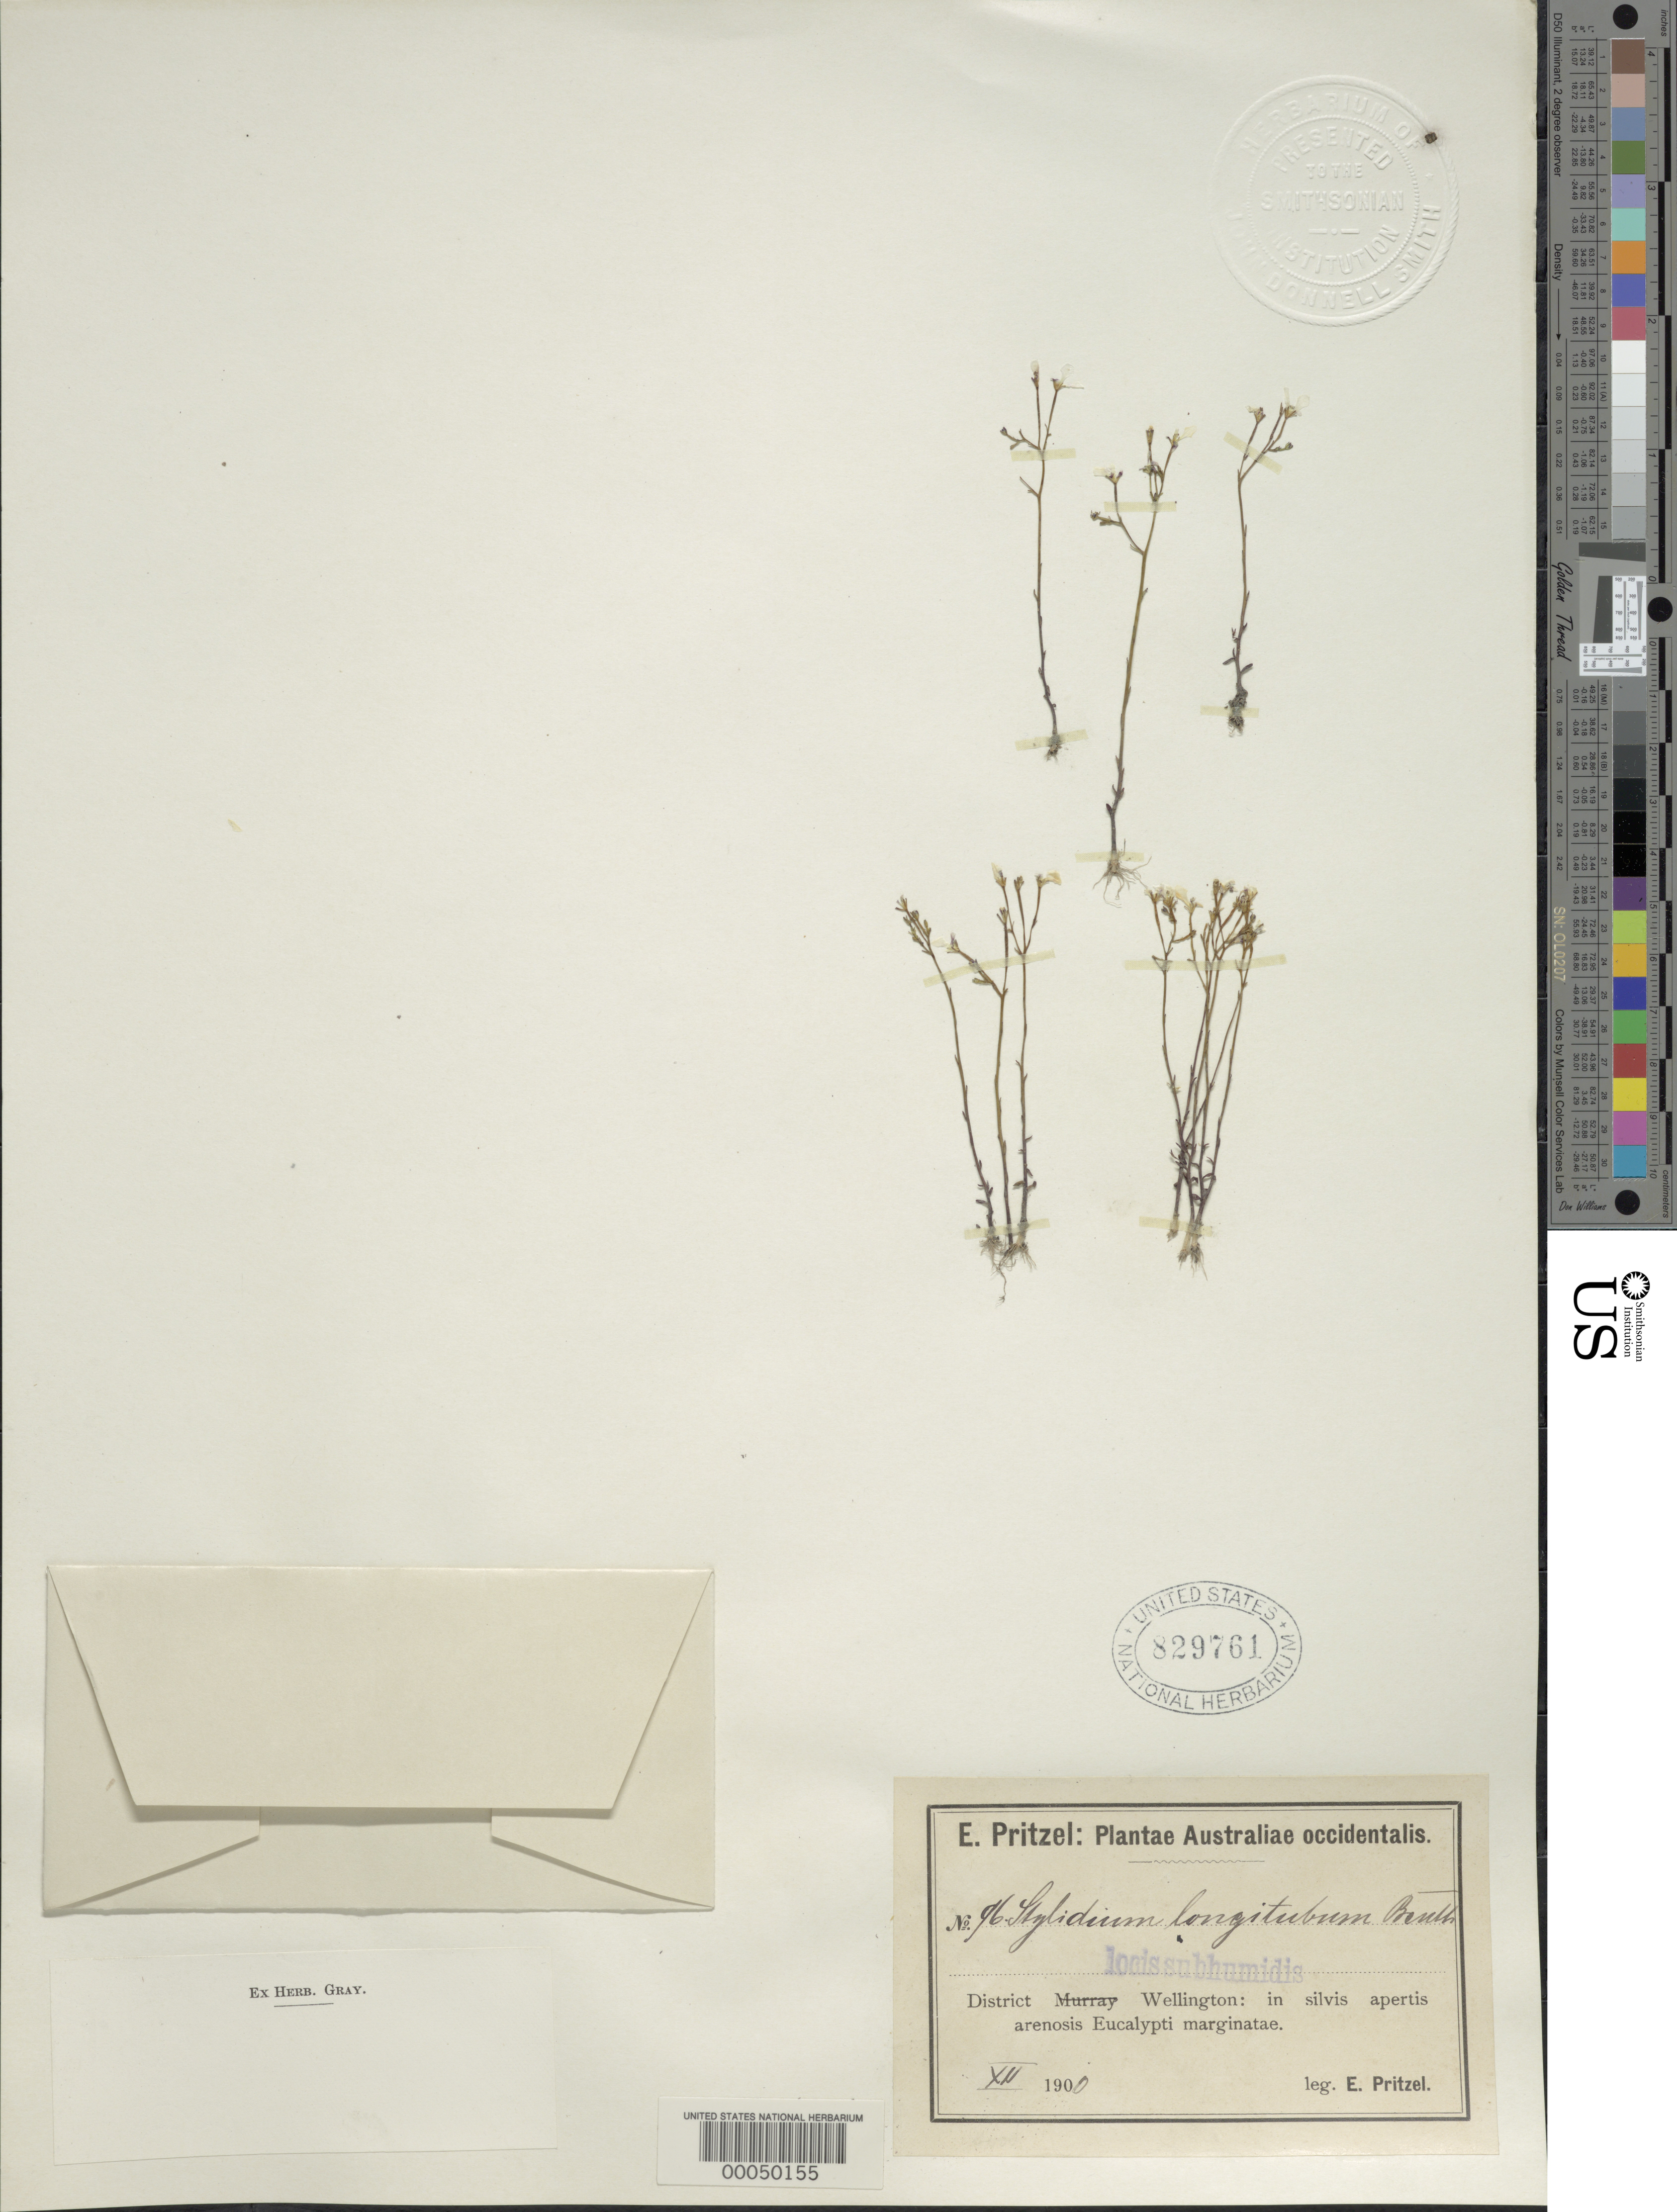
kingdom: Plantae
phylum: Tracheophyta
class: Magnoliopsida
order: Asterales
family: Stylidiaceae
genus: Stylidium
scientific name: Stylidium longitubum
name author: Benth.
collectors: E. G. Pritzel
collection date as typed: Dec 1900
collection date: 1900-12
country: Australia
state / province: Western Australia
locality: Wellington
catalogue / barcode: US 829761